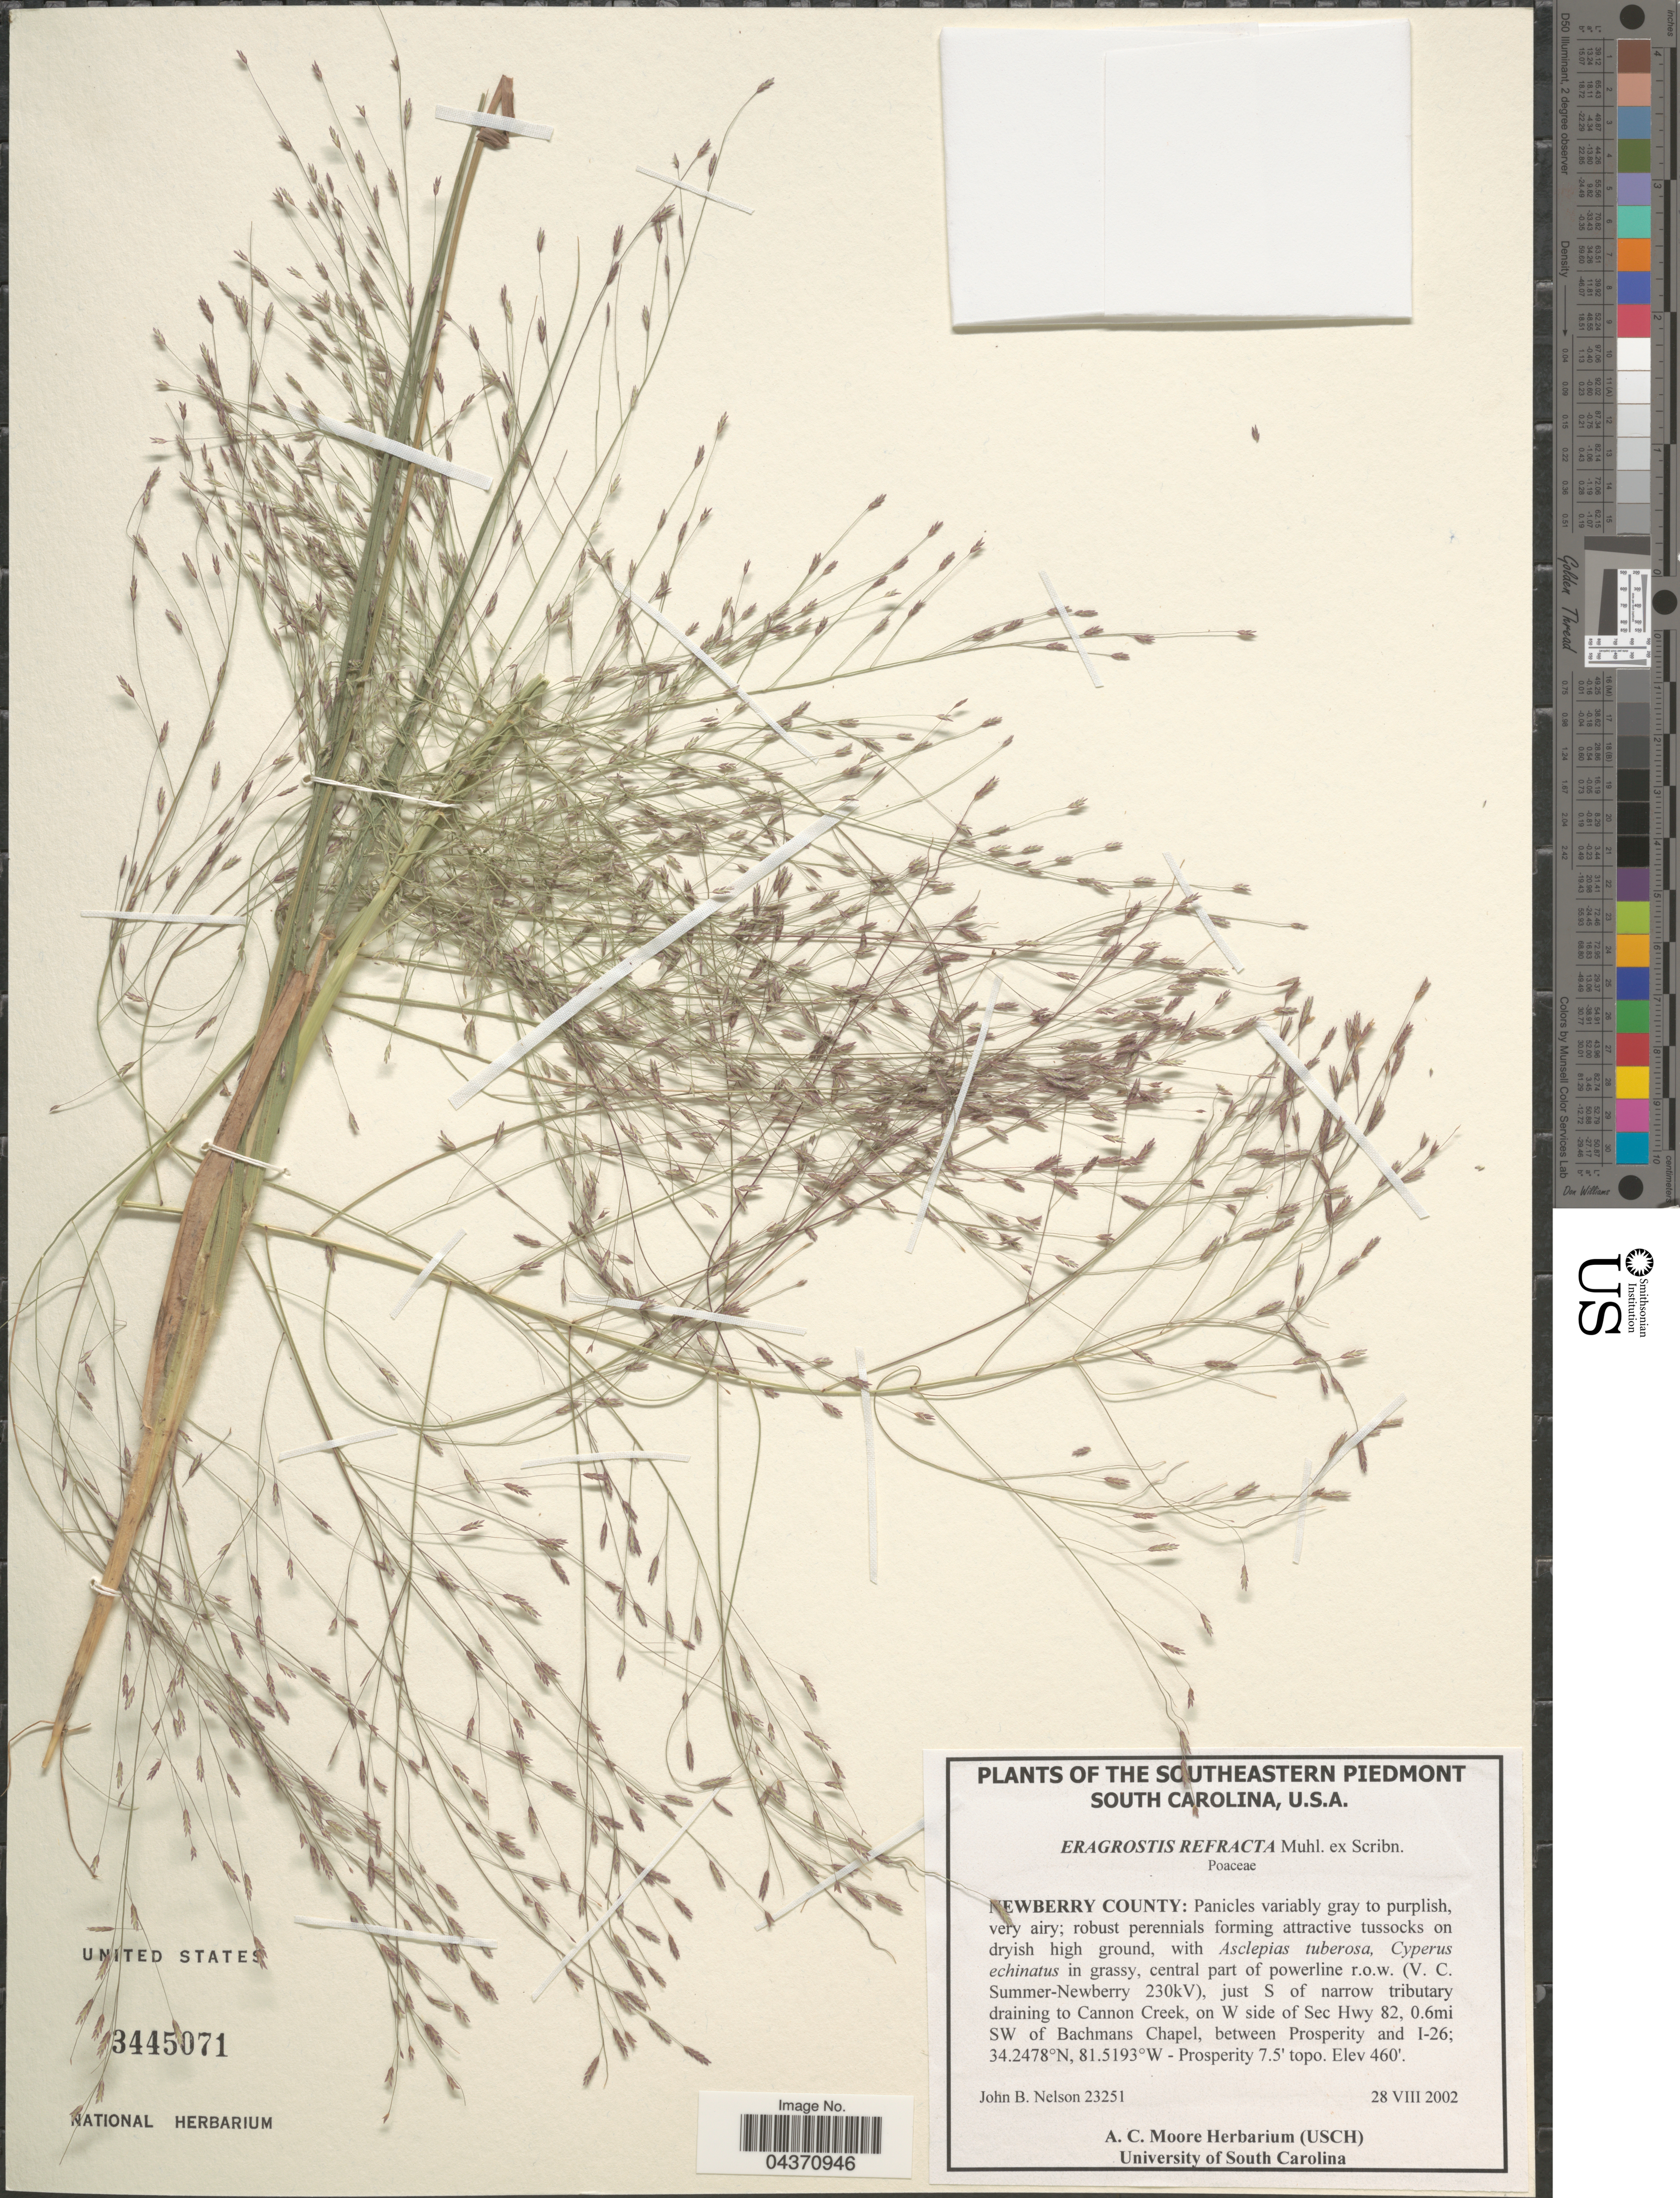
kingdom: Plantae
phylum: Tracheophyta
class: Liliopsida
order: Poales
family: Poaceae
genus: Eragrostis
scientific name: Eragrostis refracta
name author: (Muhl.) Scribn.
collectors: J. B. Nelson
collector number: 23251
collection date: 2002-08-28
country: United States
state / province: South Carolina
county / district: Newberry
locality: The Southeastern Piedmont. Central part of powerline r.o.w. (V. C. Summer-Newberry 230kV), just S of narrow tributary draining to Cannon Creek, on W side of Sec Hwy 82, 0.6mi SW of Bachmans Chapel, between Prosperity and I-26.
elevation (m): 140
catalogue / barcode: US 3445071